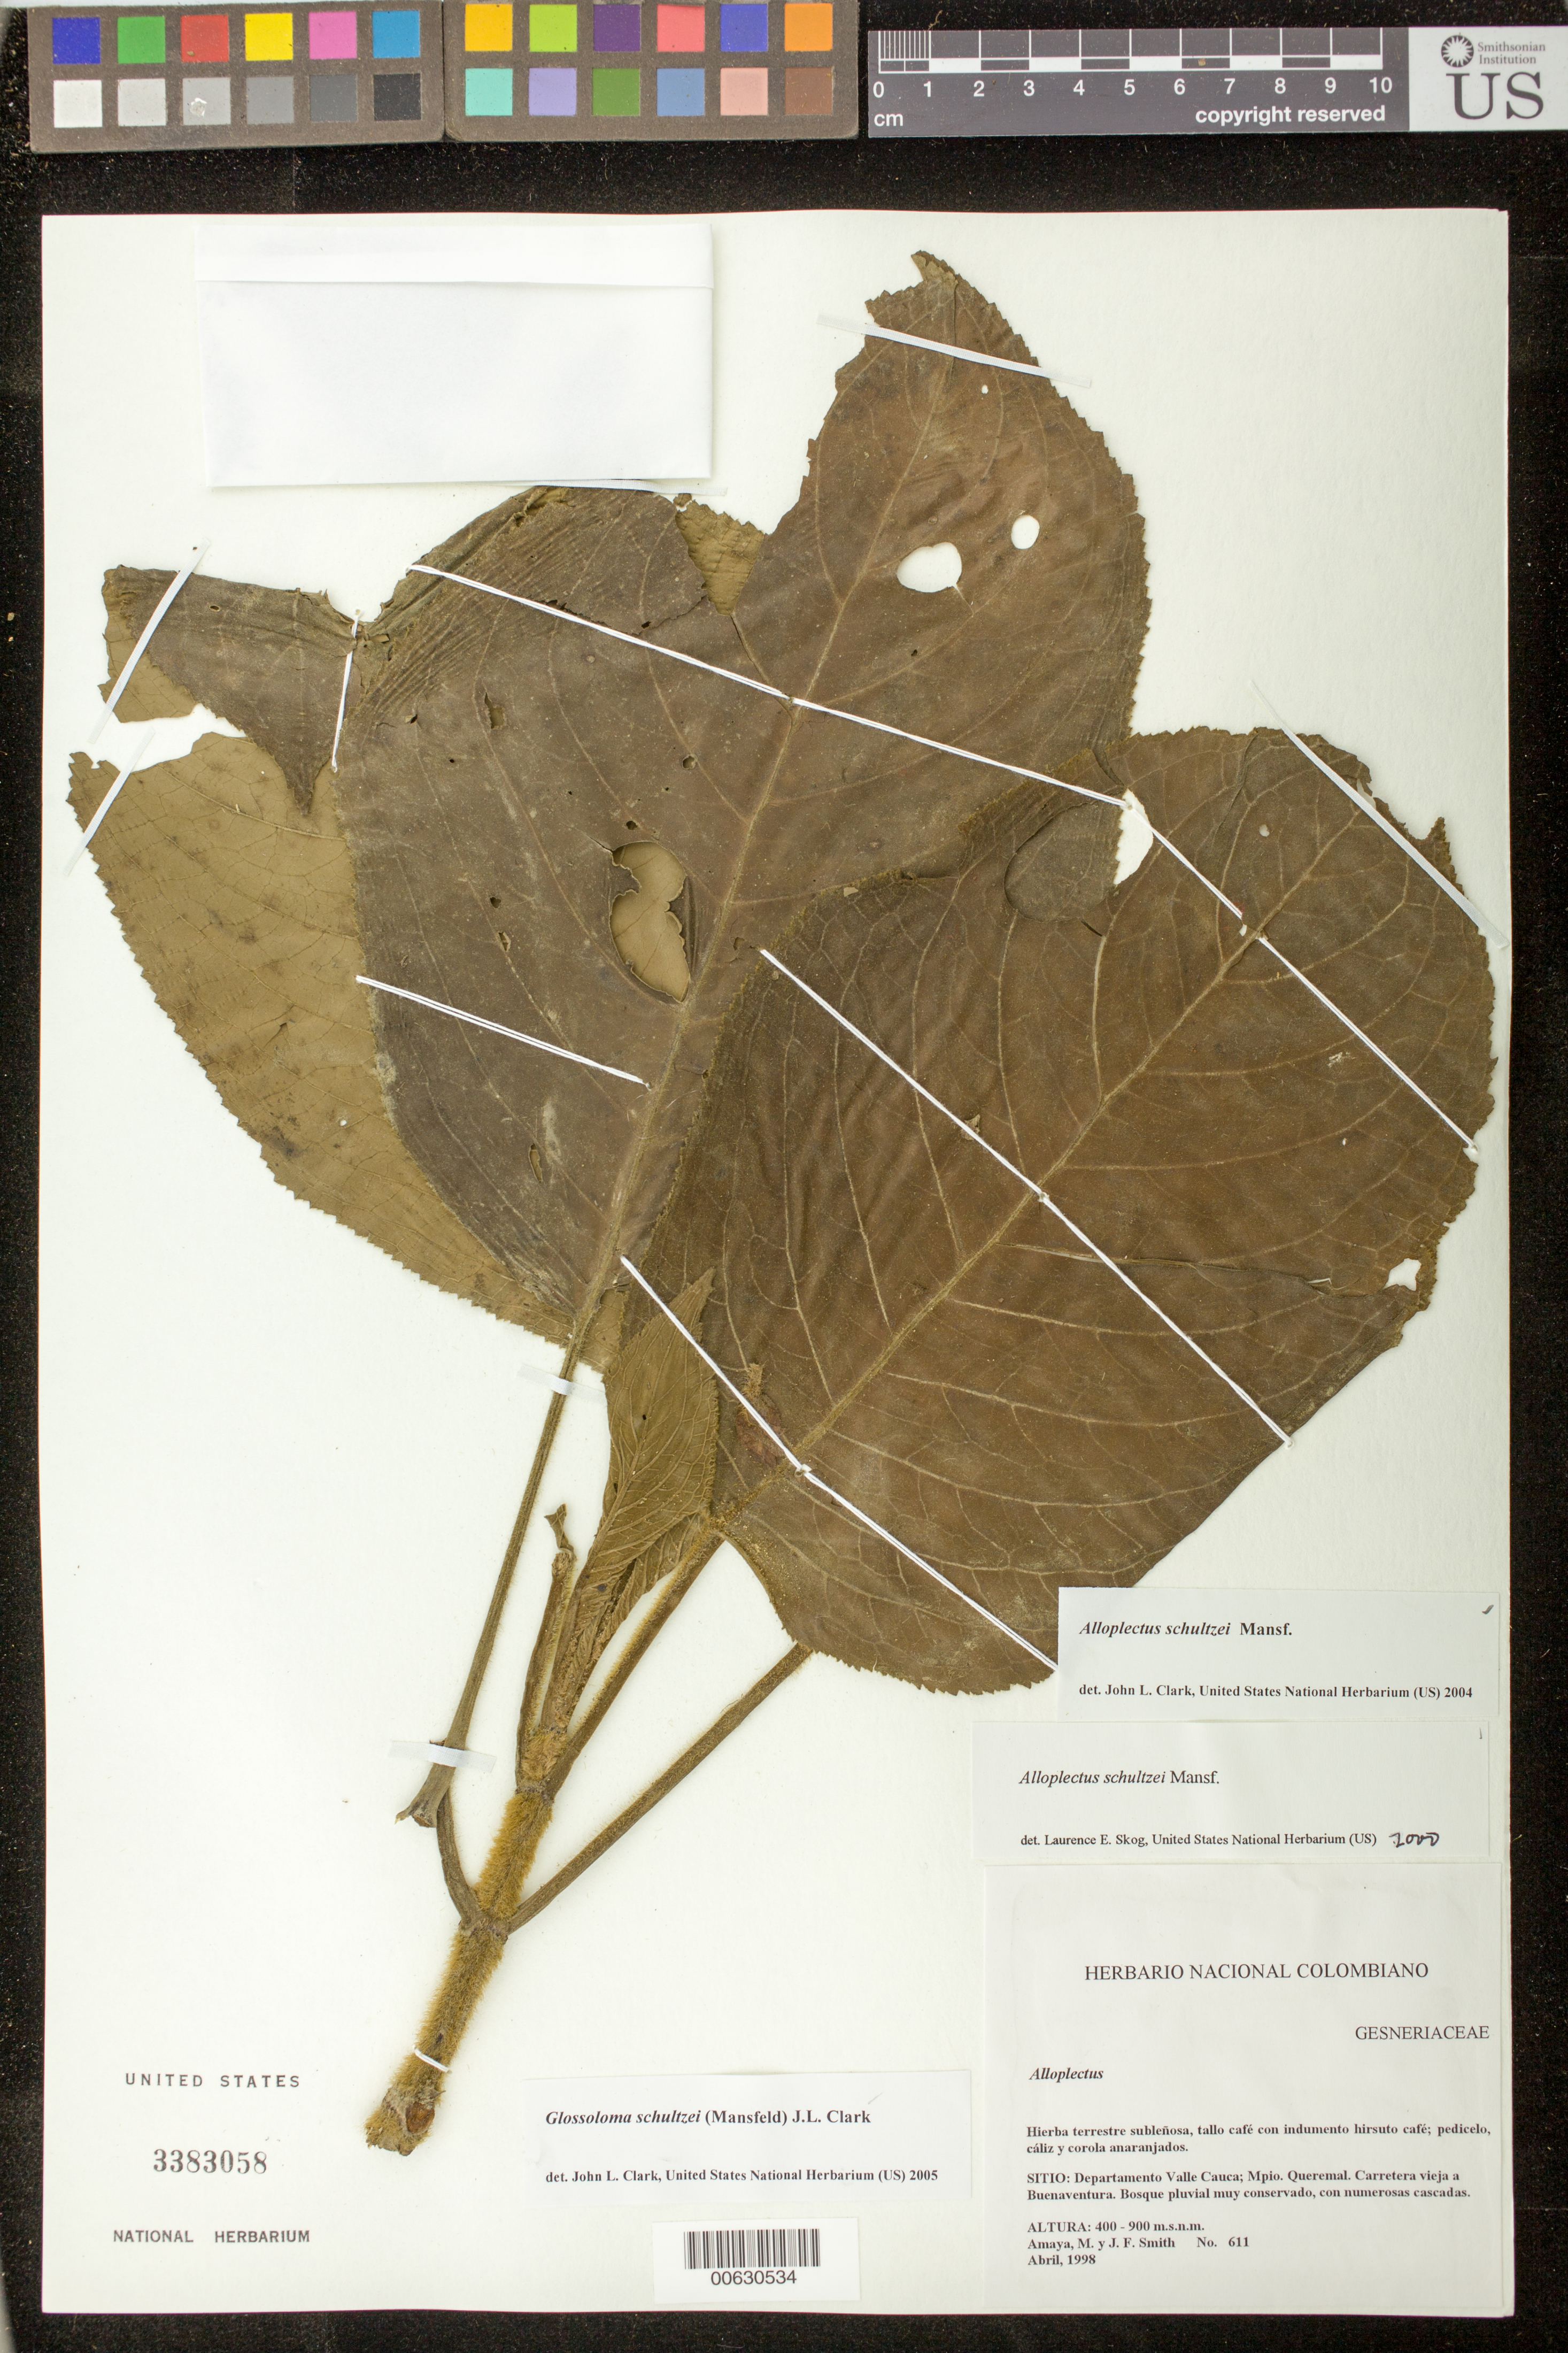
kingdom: Plantae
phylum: Tracheophyta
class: Magnoliopsida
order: Lamiales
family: Gesneriaceae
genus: Glossoloma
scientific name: Glossoloma schultzei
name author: (Mansf.) J.L. Clark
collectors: M. Amaya & J. F. Smith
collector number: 611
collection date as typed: Apr 1998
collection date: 1998-04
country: Colombia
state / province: Valle del Cauca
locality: Mpio. Queremal. Carretera vieja a Buenaventura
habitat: Bosque pluvial muy conservado, con numerosas cascadas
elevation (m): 400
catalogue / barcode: US 3383058